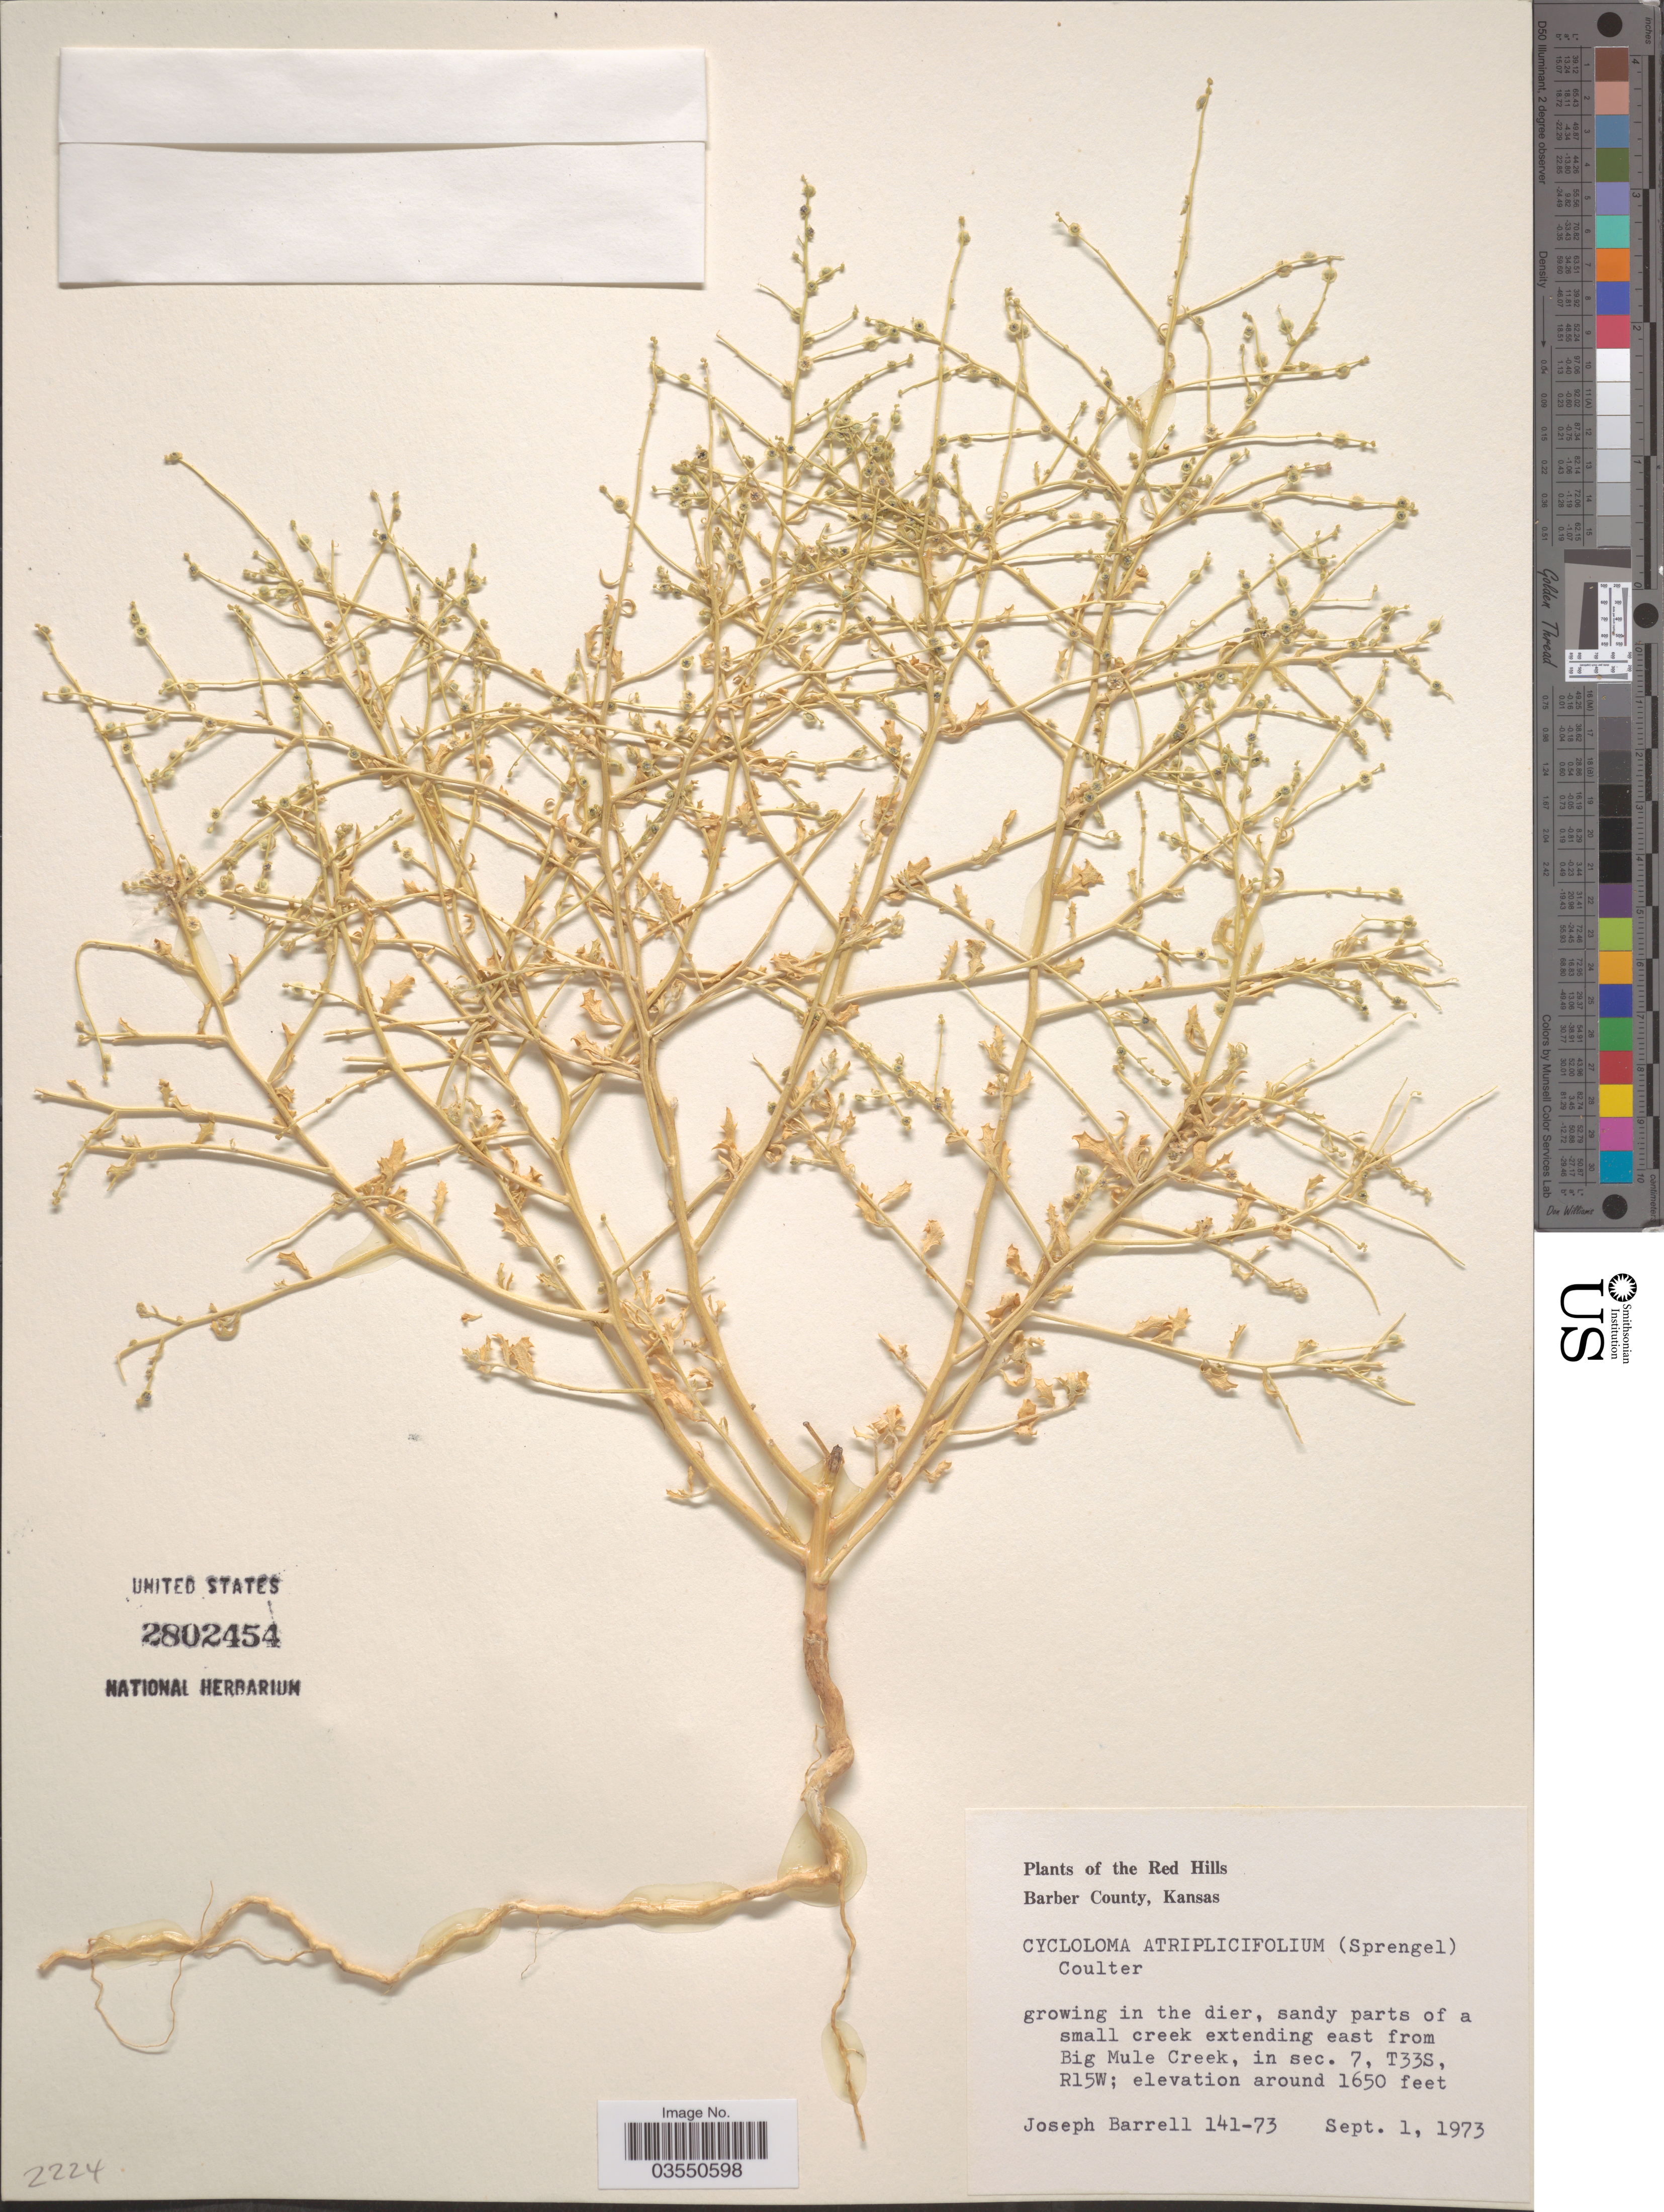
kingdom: Plantae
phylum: Tracheophyta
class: Magnoliopsida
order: Caryophyllales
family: Amaranthaceae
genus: Dysphania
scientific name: Dysphania atriplicifolia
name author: (Spreng.) G. Kadereit et al.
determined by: U.S. National Herbarium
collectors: J. Barrell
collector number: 141-73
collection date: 1973-09-01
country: United States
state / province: Kansas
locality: The Red Hills, Barber County. East from Big Mule Creek, in sec. 7, T33S, R15W.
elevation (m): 503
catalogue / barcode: US 2802454